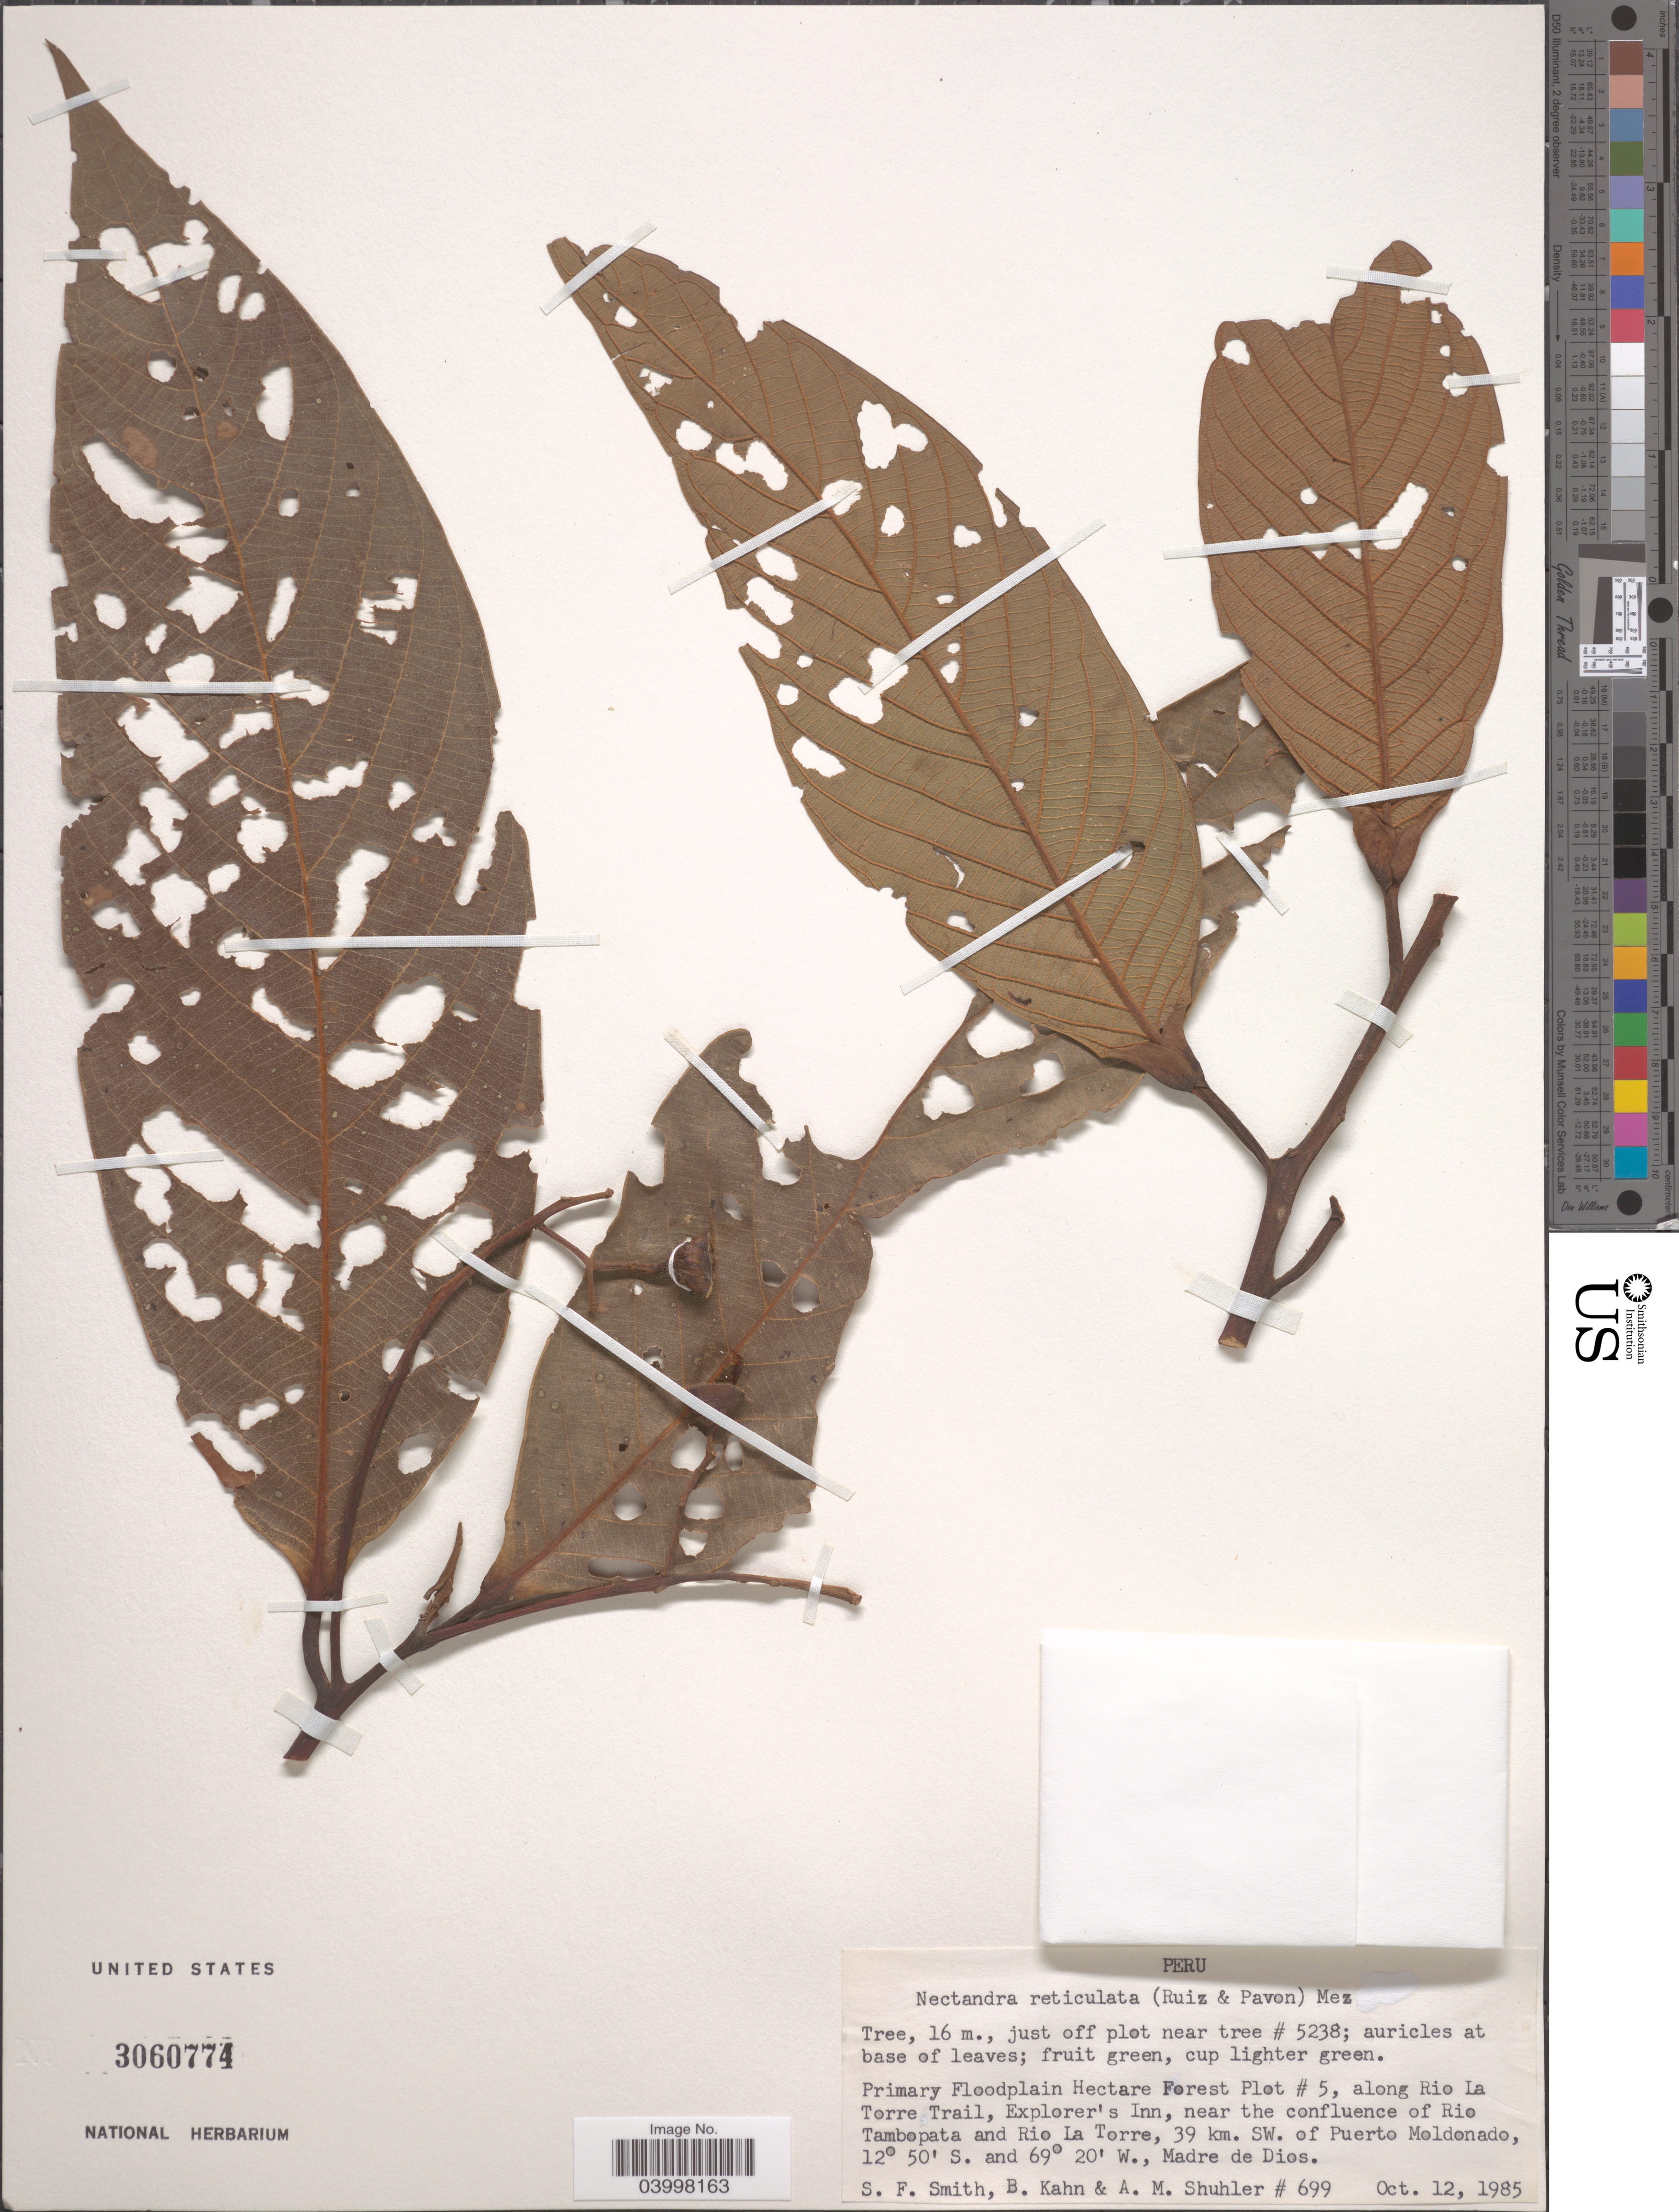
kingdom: Plantae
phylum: Tracheophyta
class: Magnoliopsida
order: Laurales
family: Lauraceae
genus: Nectandra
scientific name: Nectandra reticulata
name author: (Ruiz & Pav.) Mez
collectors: S.F. Smith, B. Kahn & A. Shuhler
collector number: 699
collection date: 1985-10-12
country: Peru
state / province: Madre de Dios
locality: Primary Floodplain Hectare Forest Plot # 5, along Rio La Torre Trail, Explorer's Inn, near the confluence of Rio Tambopata and Rio La Torre, 39 km. SW. of Puerto Moldonado.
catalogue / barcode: US 3060774